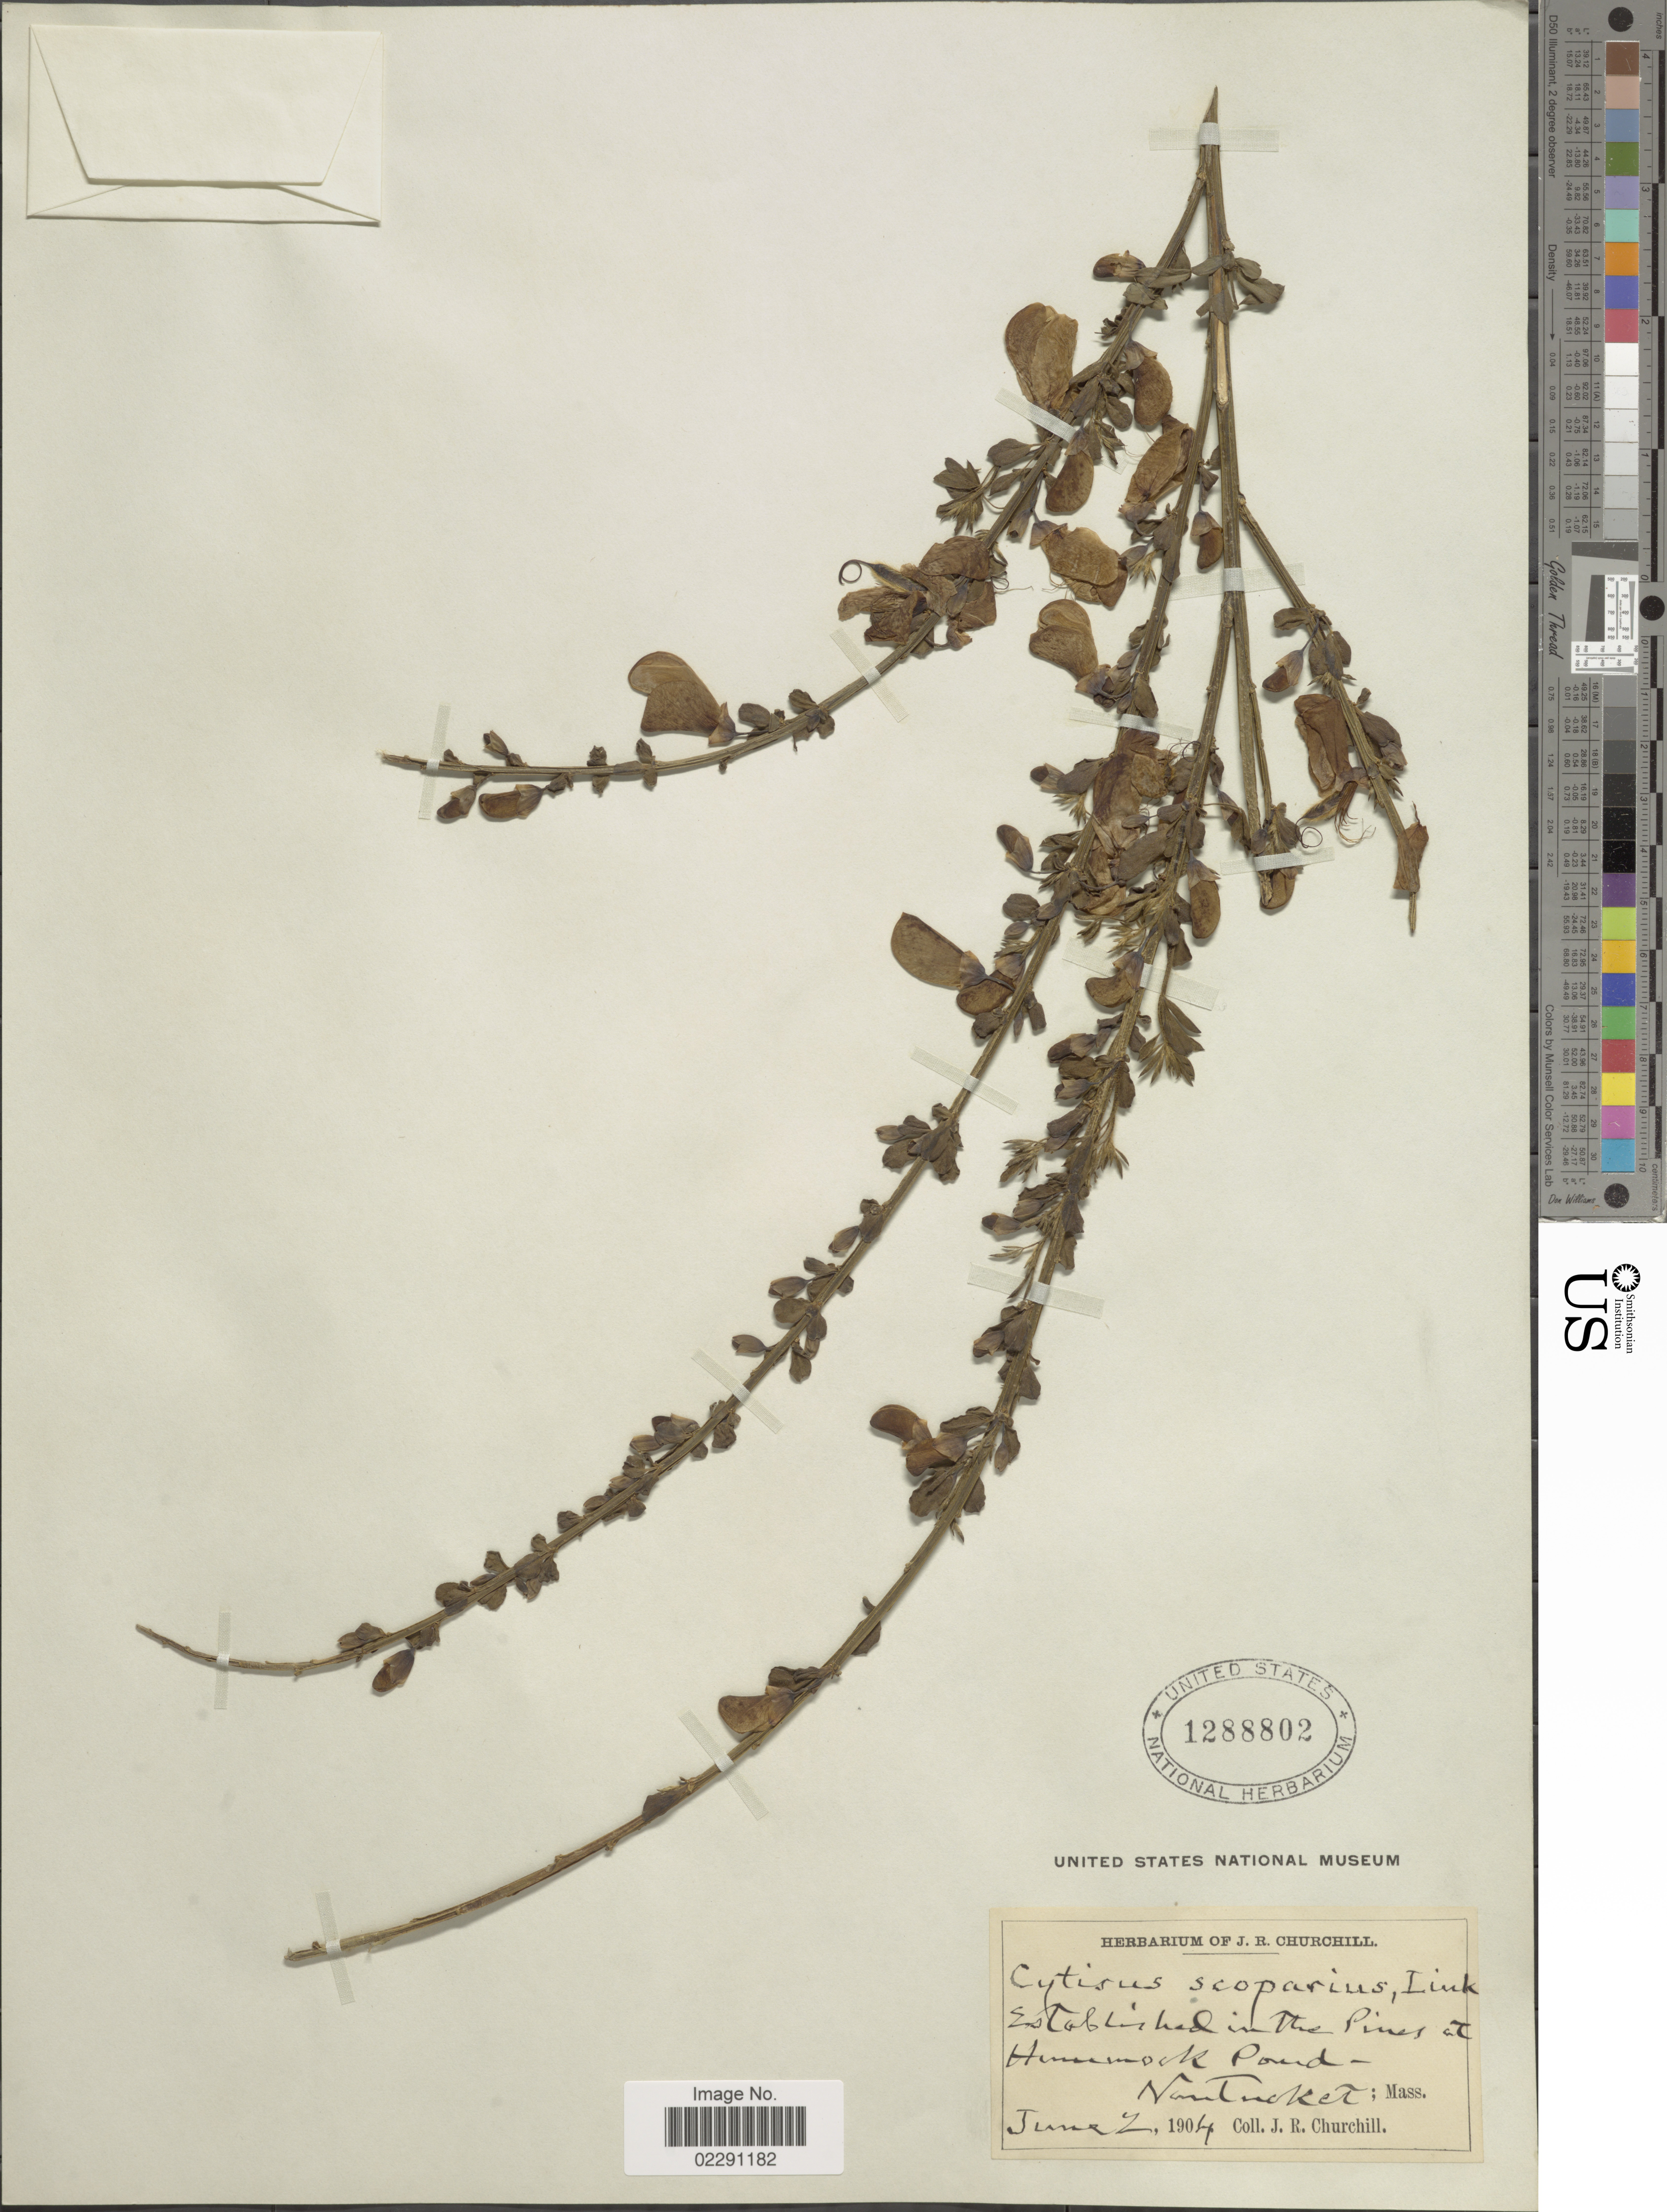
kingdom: Plantae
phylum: Tracheophyta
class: Magnoliopsida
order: Fabales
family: Fabaceae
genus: Cytisus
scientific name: Cytisus scoparius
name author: (L.) Link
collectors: J. Churchill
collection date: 1904-06-02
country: United States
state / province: Massachusetts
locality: Hummock Pond, Nantucket, Mass.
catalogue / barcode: US 1288802